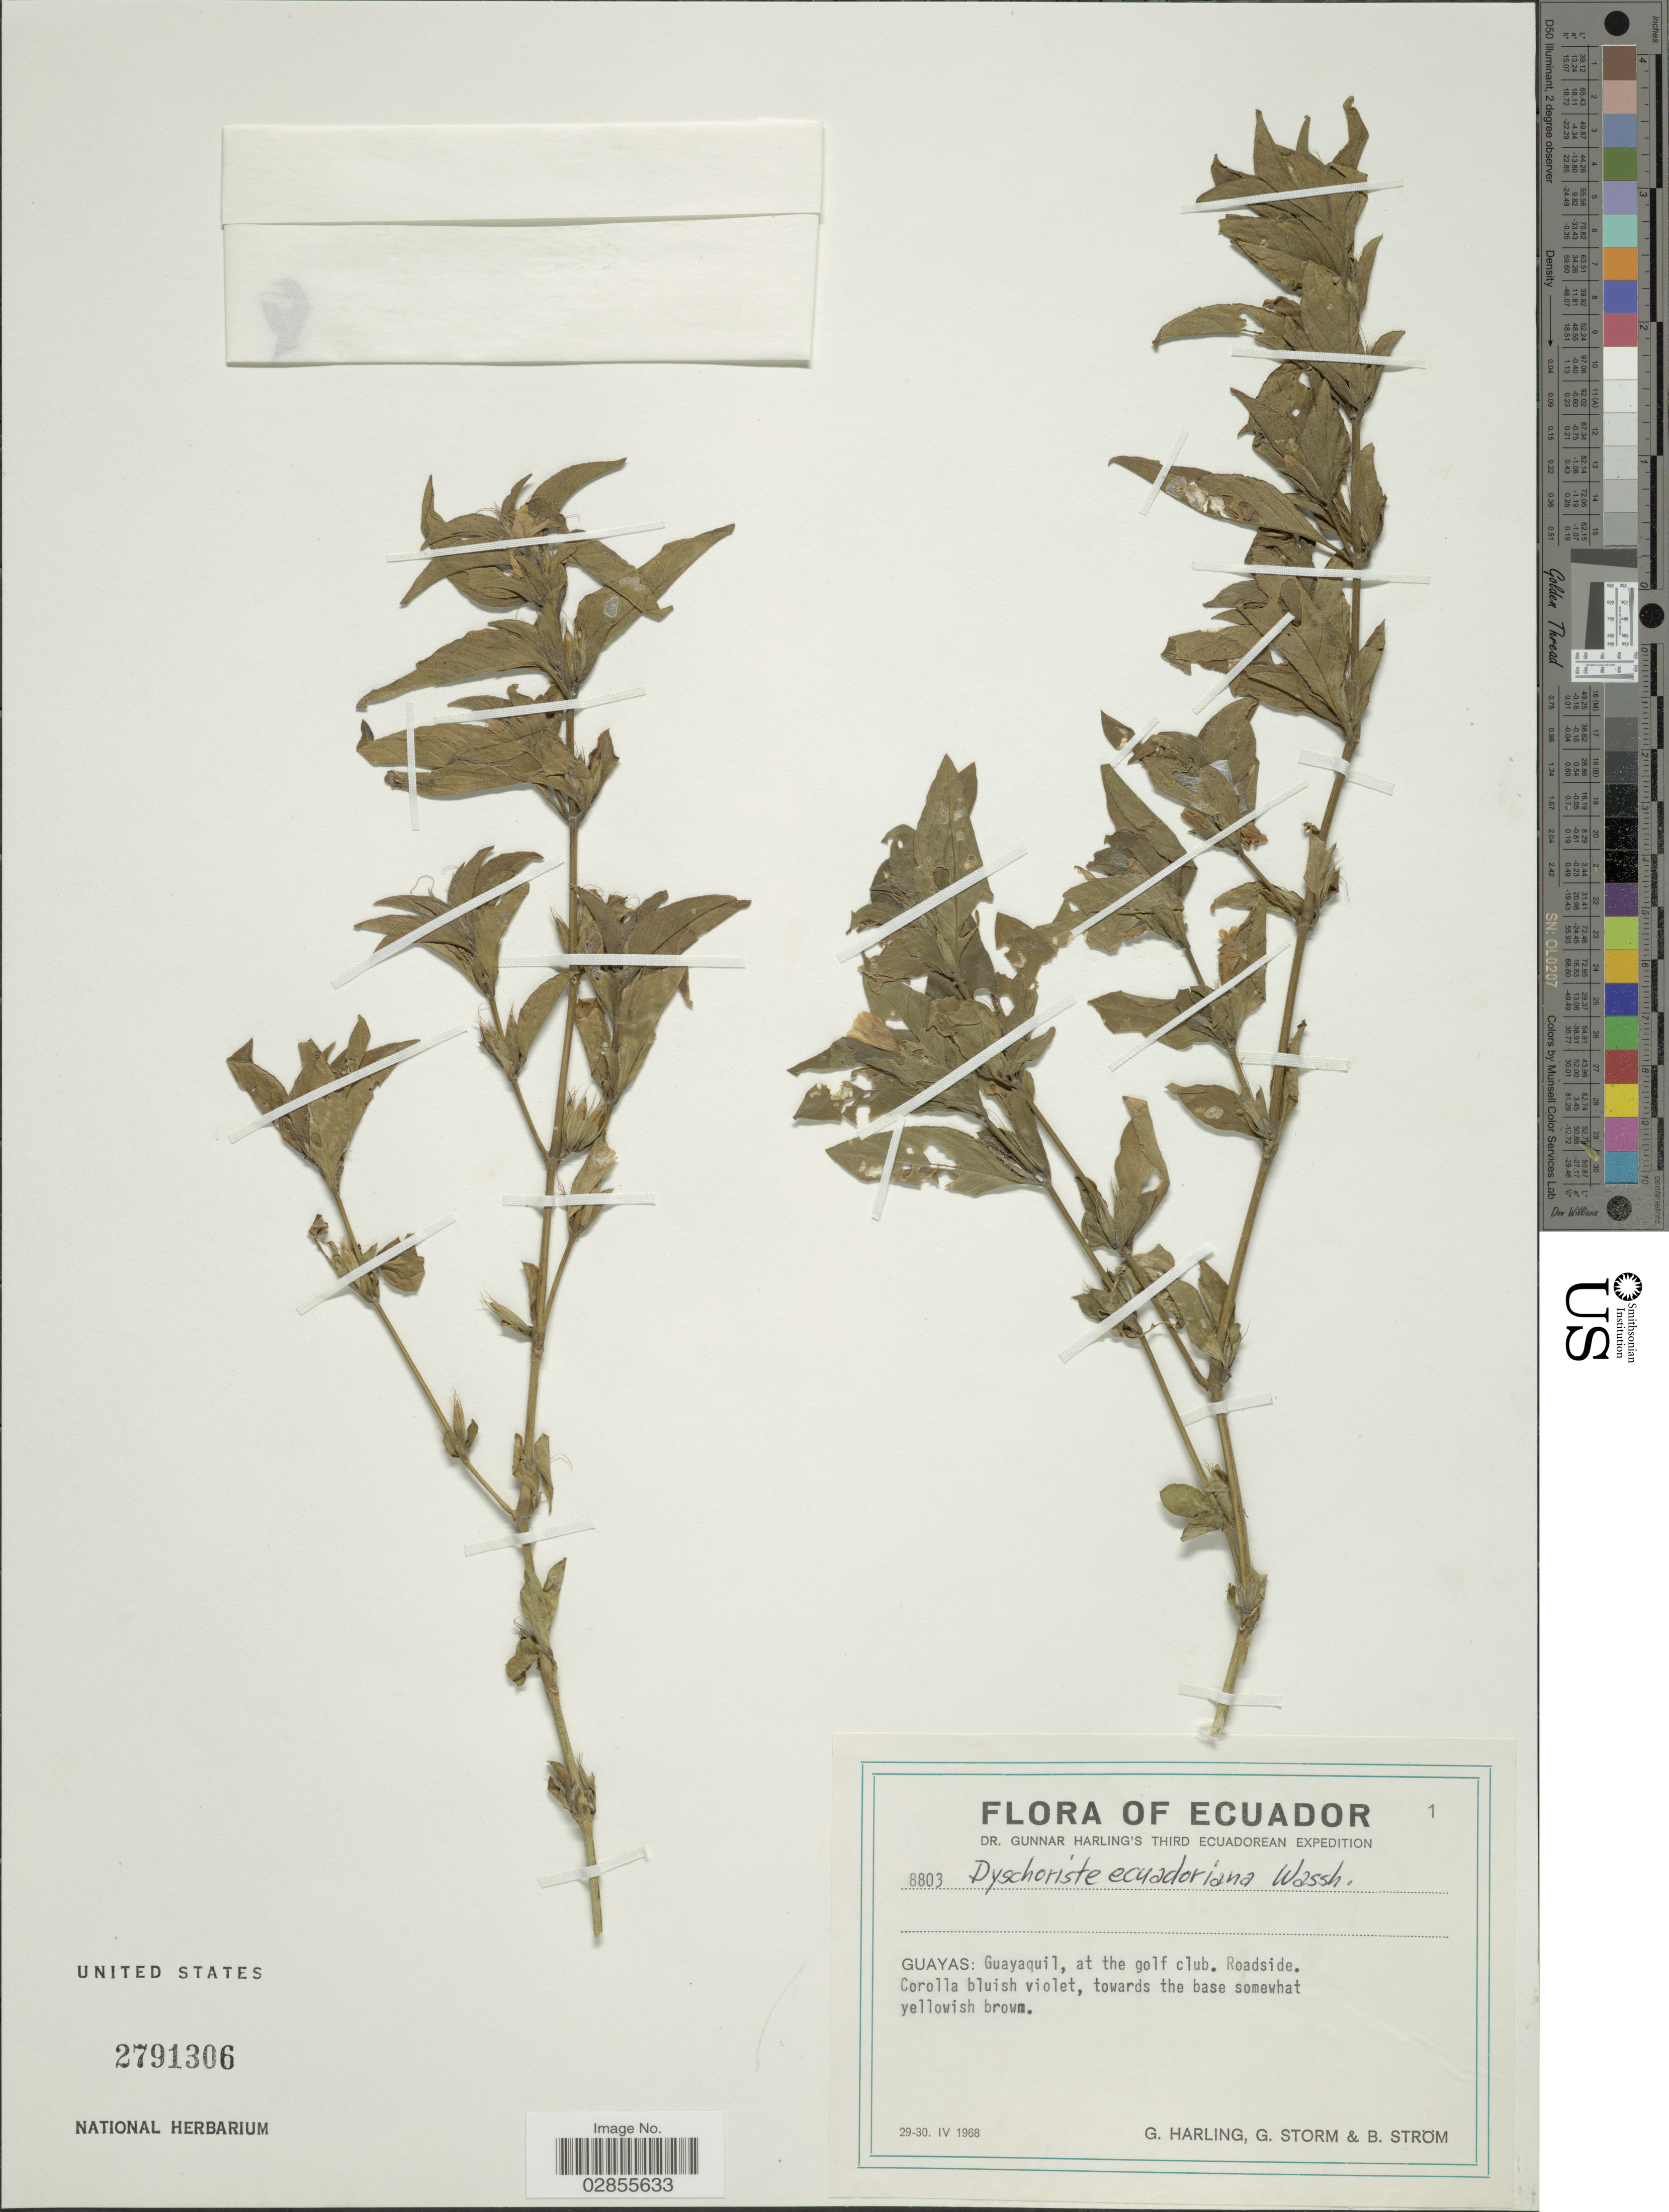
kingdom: Plantae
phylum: Tracheophyta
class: Magnoliopsida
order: Lamiales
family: Acanthaceae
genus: Dyschoriste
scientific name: Dyschoriste ecuadoriana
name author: Wassh.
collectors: G. Harling, G. Storm & B. Storm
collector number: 8803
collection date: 1968-04-29/1968-04-30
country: Ecuador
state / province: Guayas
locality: Guayaquil, at the golf club.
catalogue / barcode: US 2791306